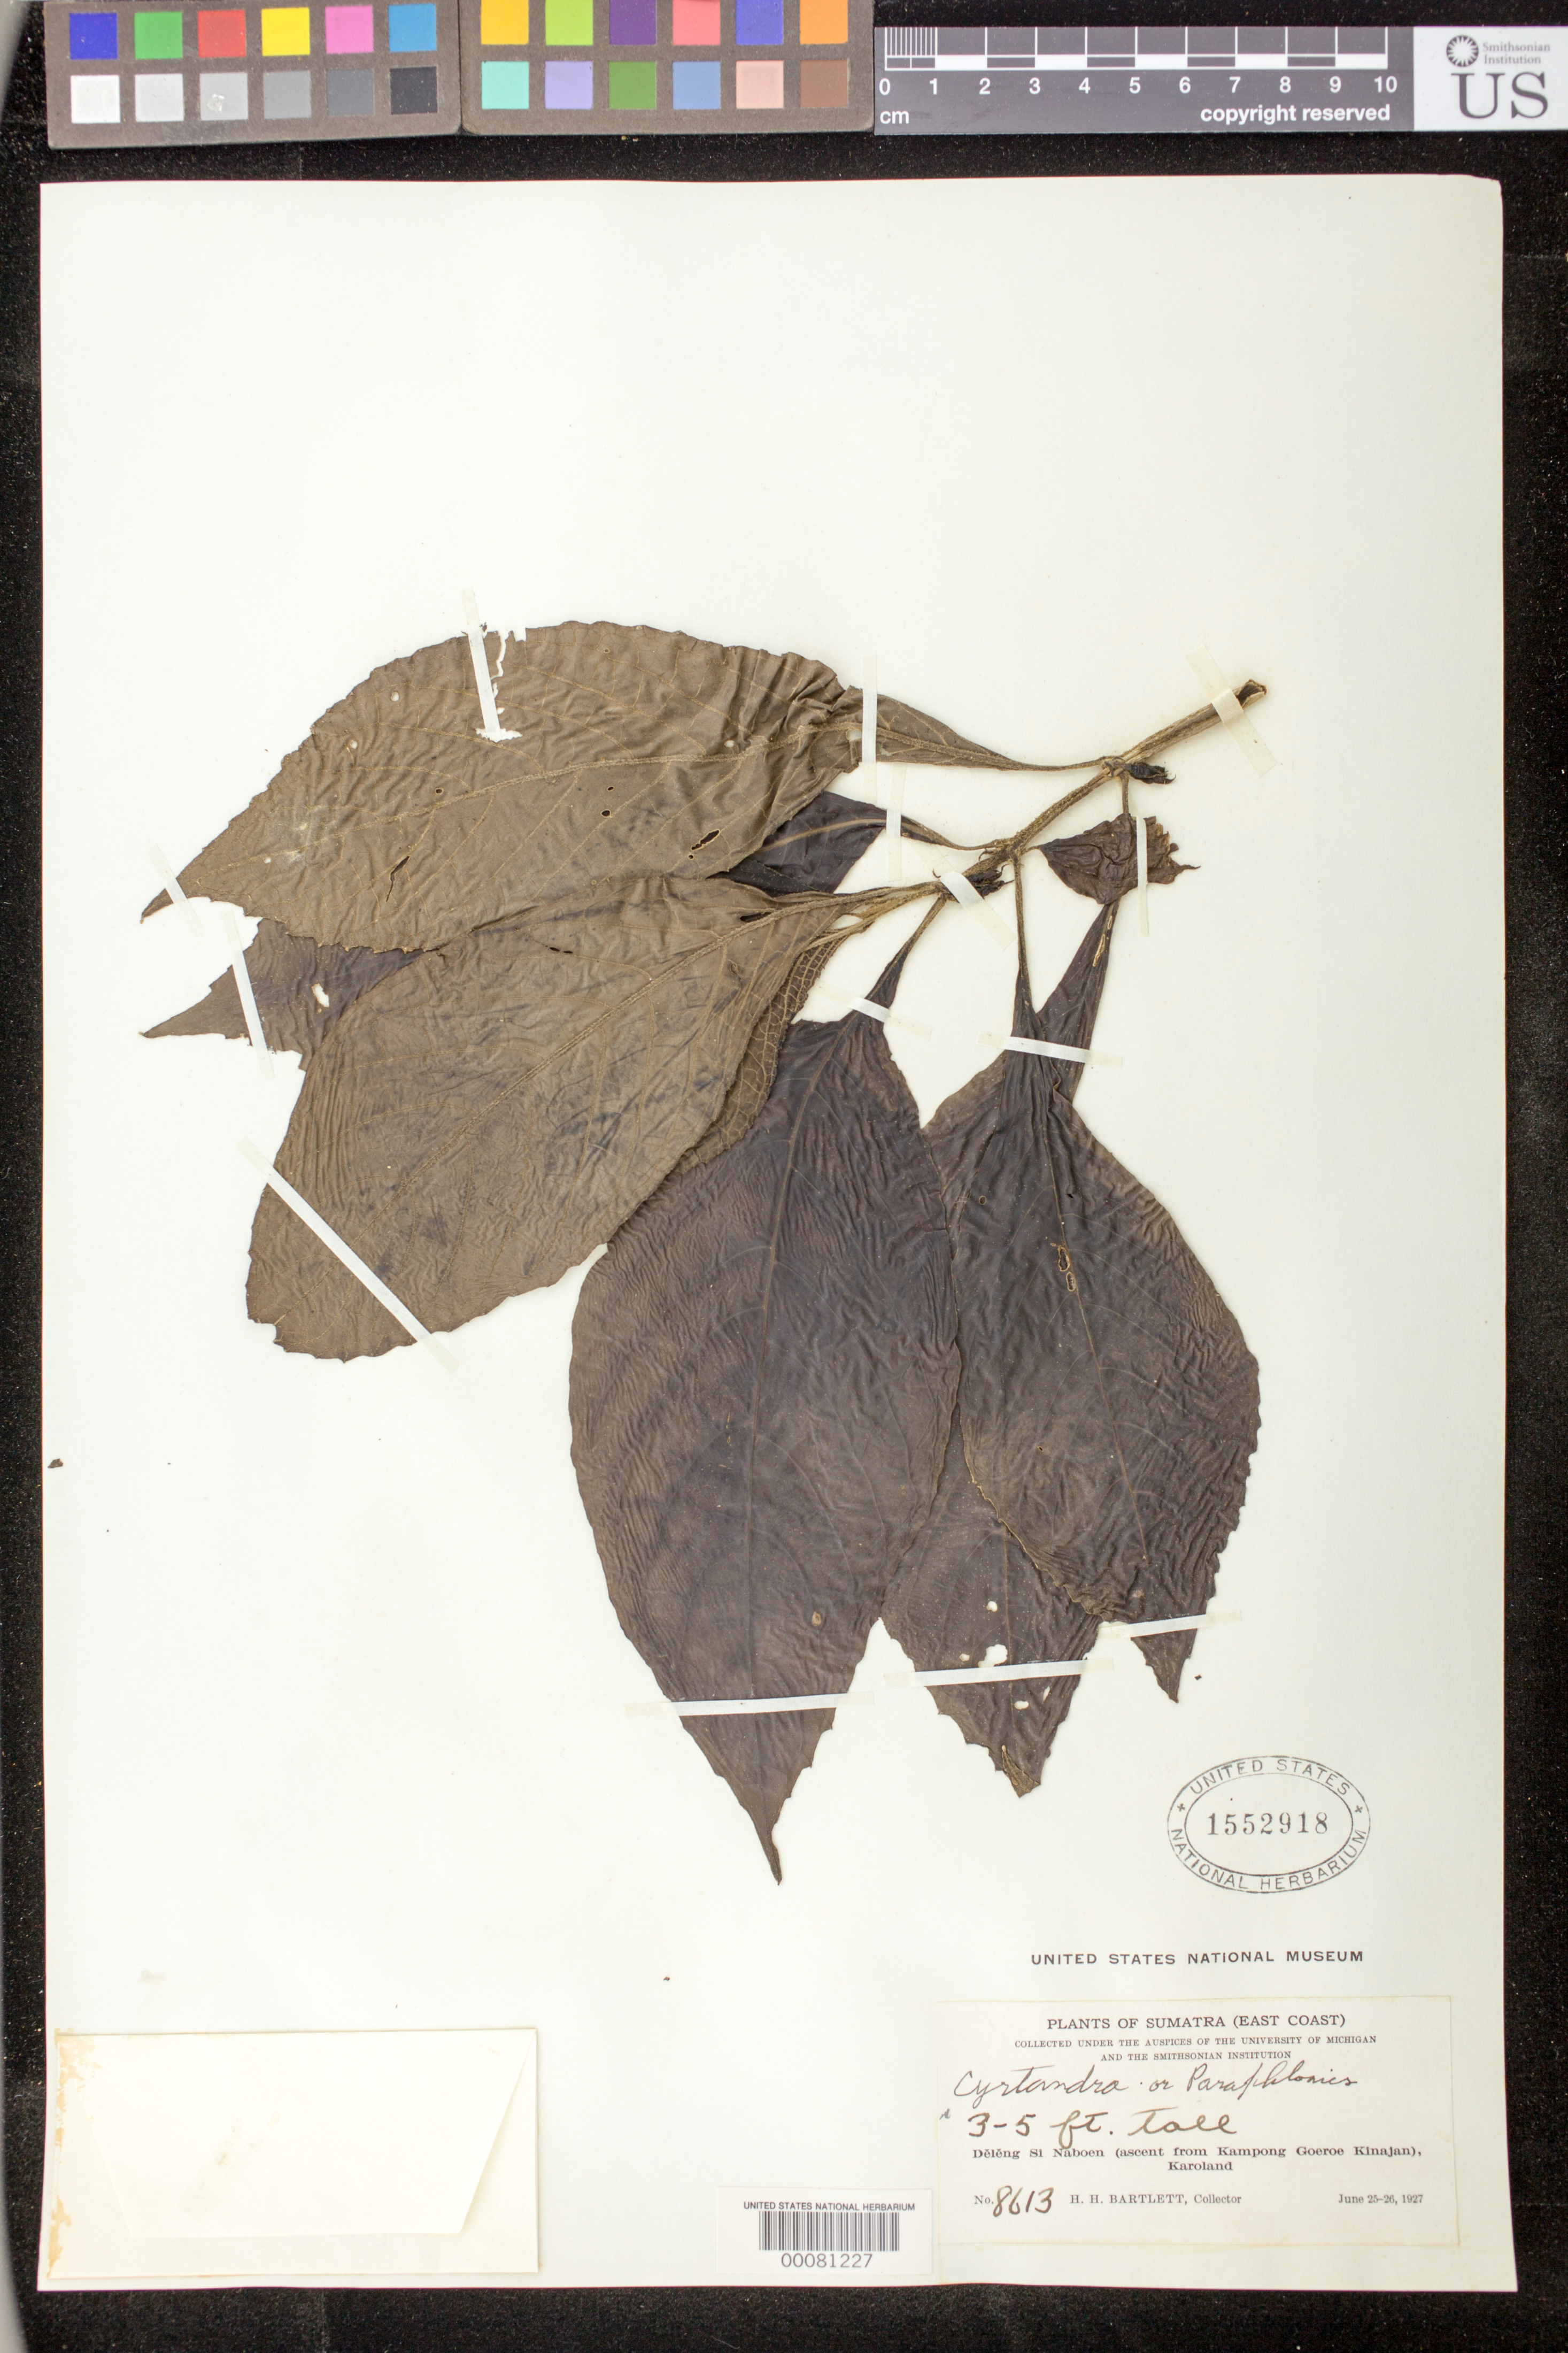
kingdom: Plantae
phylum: Tracheophyta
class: Magnoliopsida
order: Lamiales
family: Gesneriaceae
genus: Cyrtandra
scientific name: Cyrtandra sp.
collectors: H. H. Bartlett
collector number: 8613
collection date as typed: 25-26 Jun 1927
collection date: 1927-06-25/1927-06-26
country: Indonesia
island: Sumatra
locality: East coast, deleng si naboen (ascent from kampong goeroe kinajan), karoland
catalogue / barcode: US 1552918